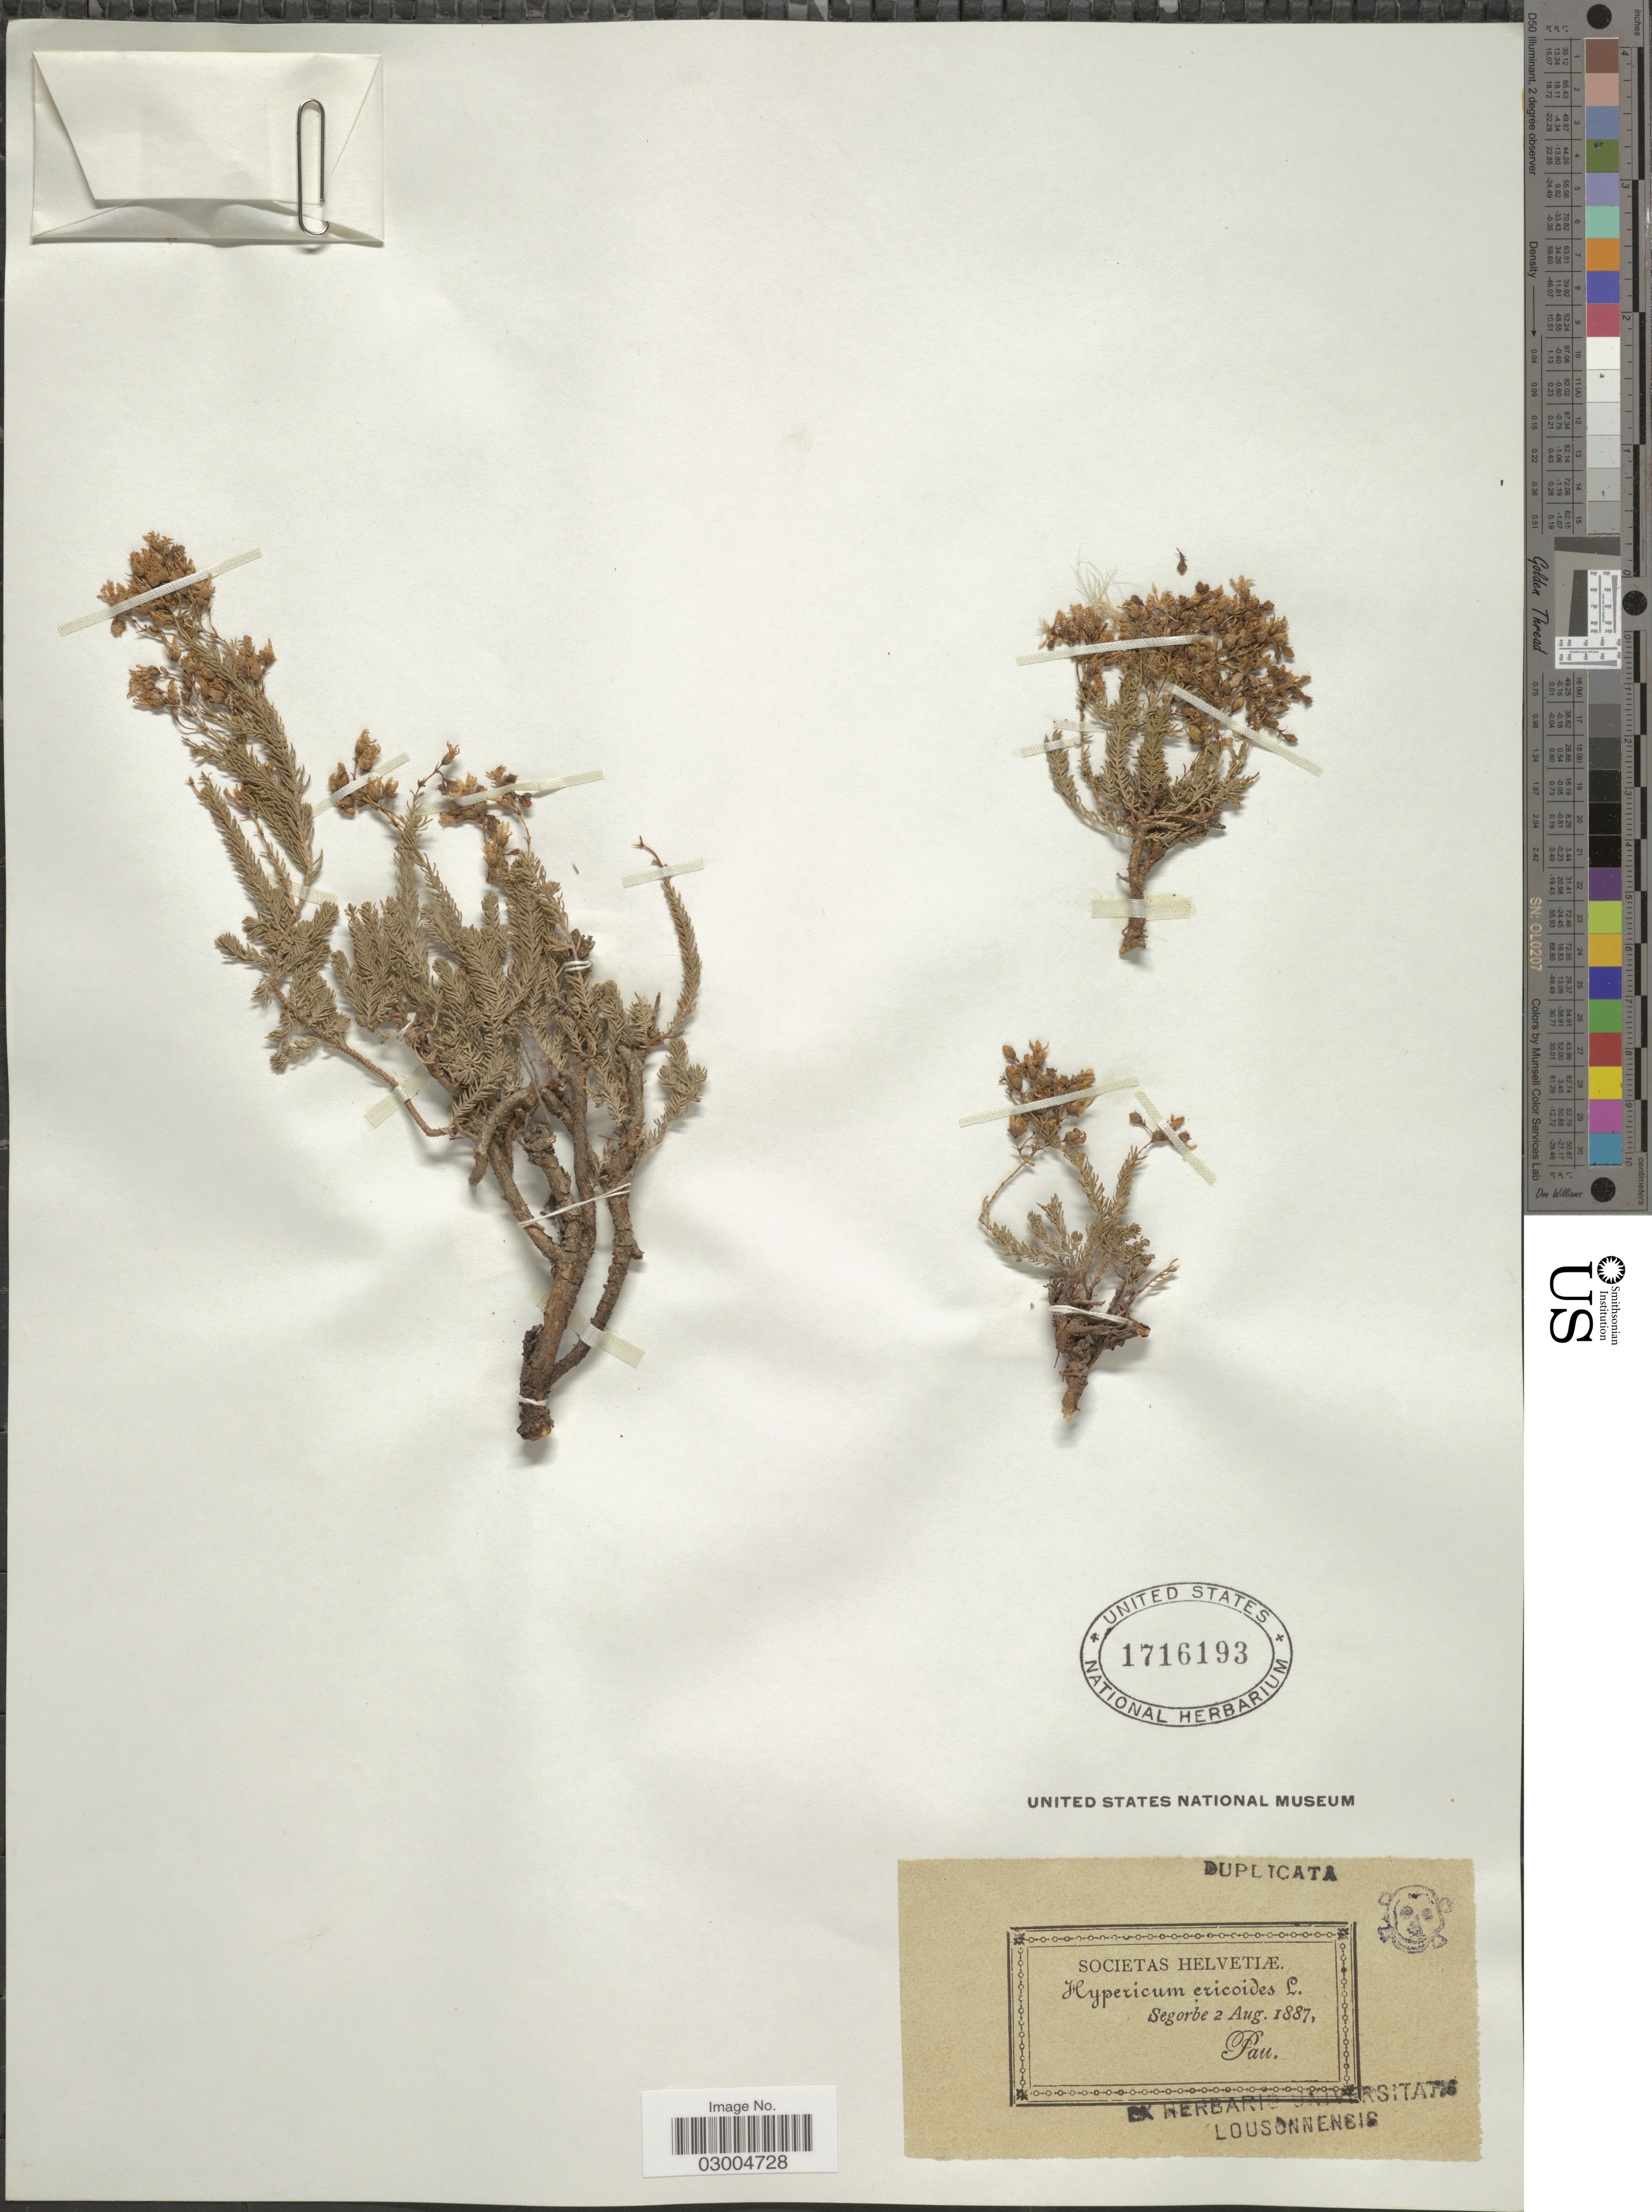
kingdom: Plantae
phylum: Tracheophyta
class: Magnoliopsida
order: Malpighiales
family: Hypericaceae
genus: Hypericum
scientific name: Hypericum ericoides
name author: Arechav.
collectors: Fau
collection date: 1887-08-02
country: Switzerland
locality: Societas Helvetiæ. Segorbe.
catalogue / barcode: US 1716193